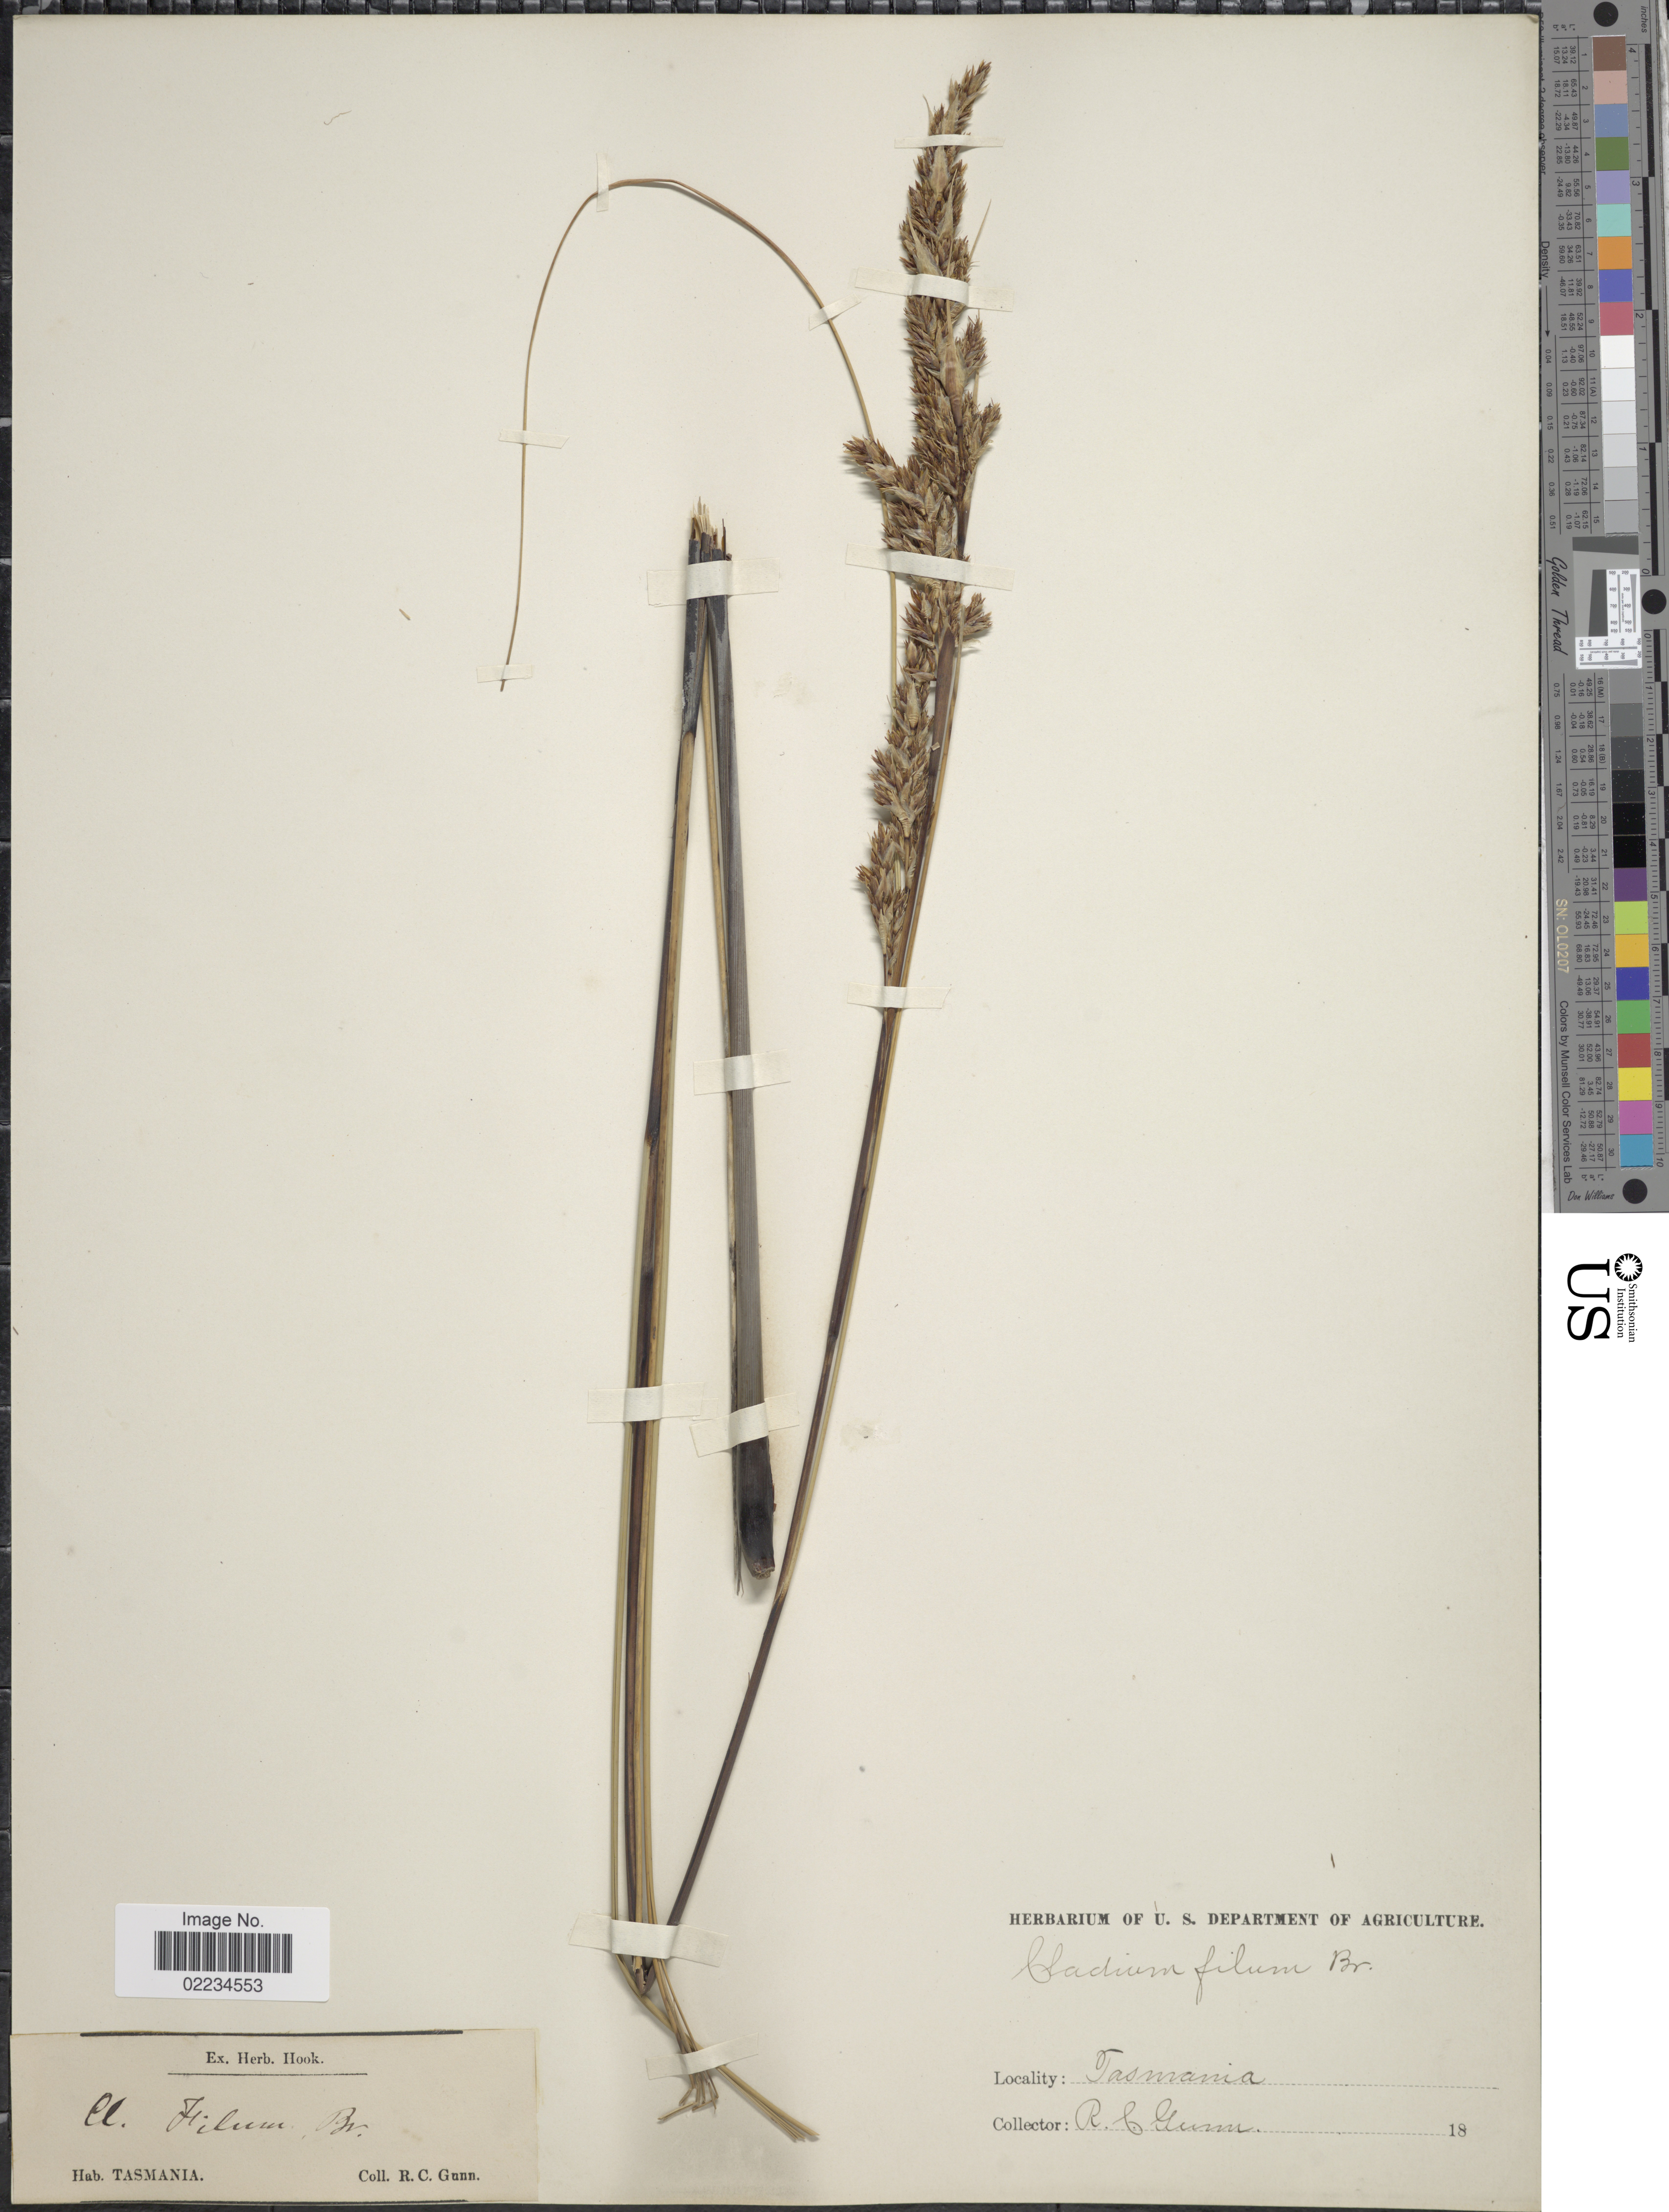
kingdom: Plantae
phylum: Tracheophyta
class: Liliopsida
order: Poales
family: Cyperaceae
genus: Gahnia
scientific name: Gahnia filum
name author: (Labill.) F. Muell.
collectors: R. Gunn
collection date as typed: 18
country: Australia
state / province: Tasmania